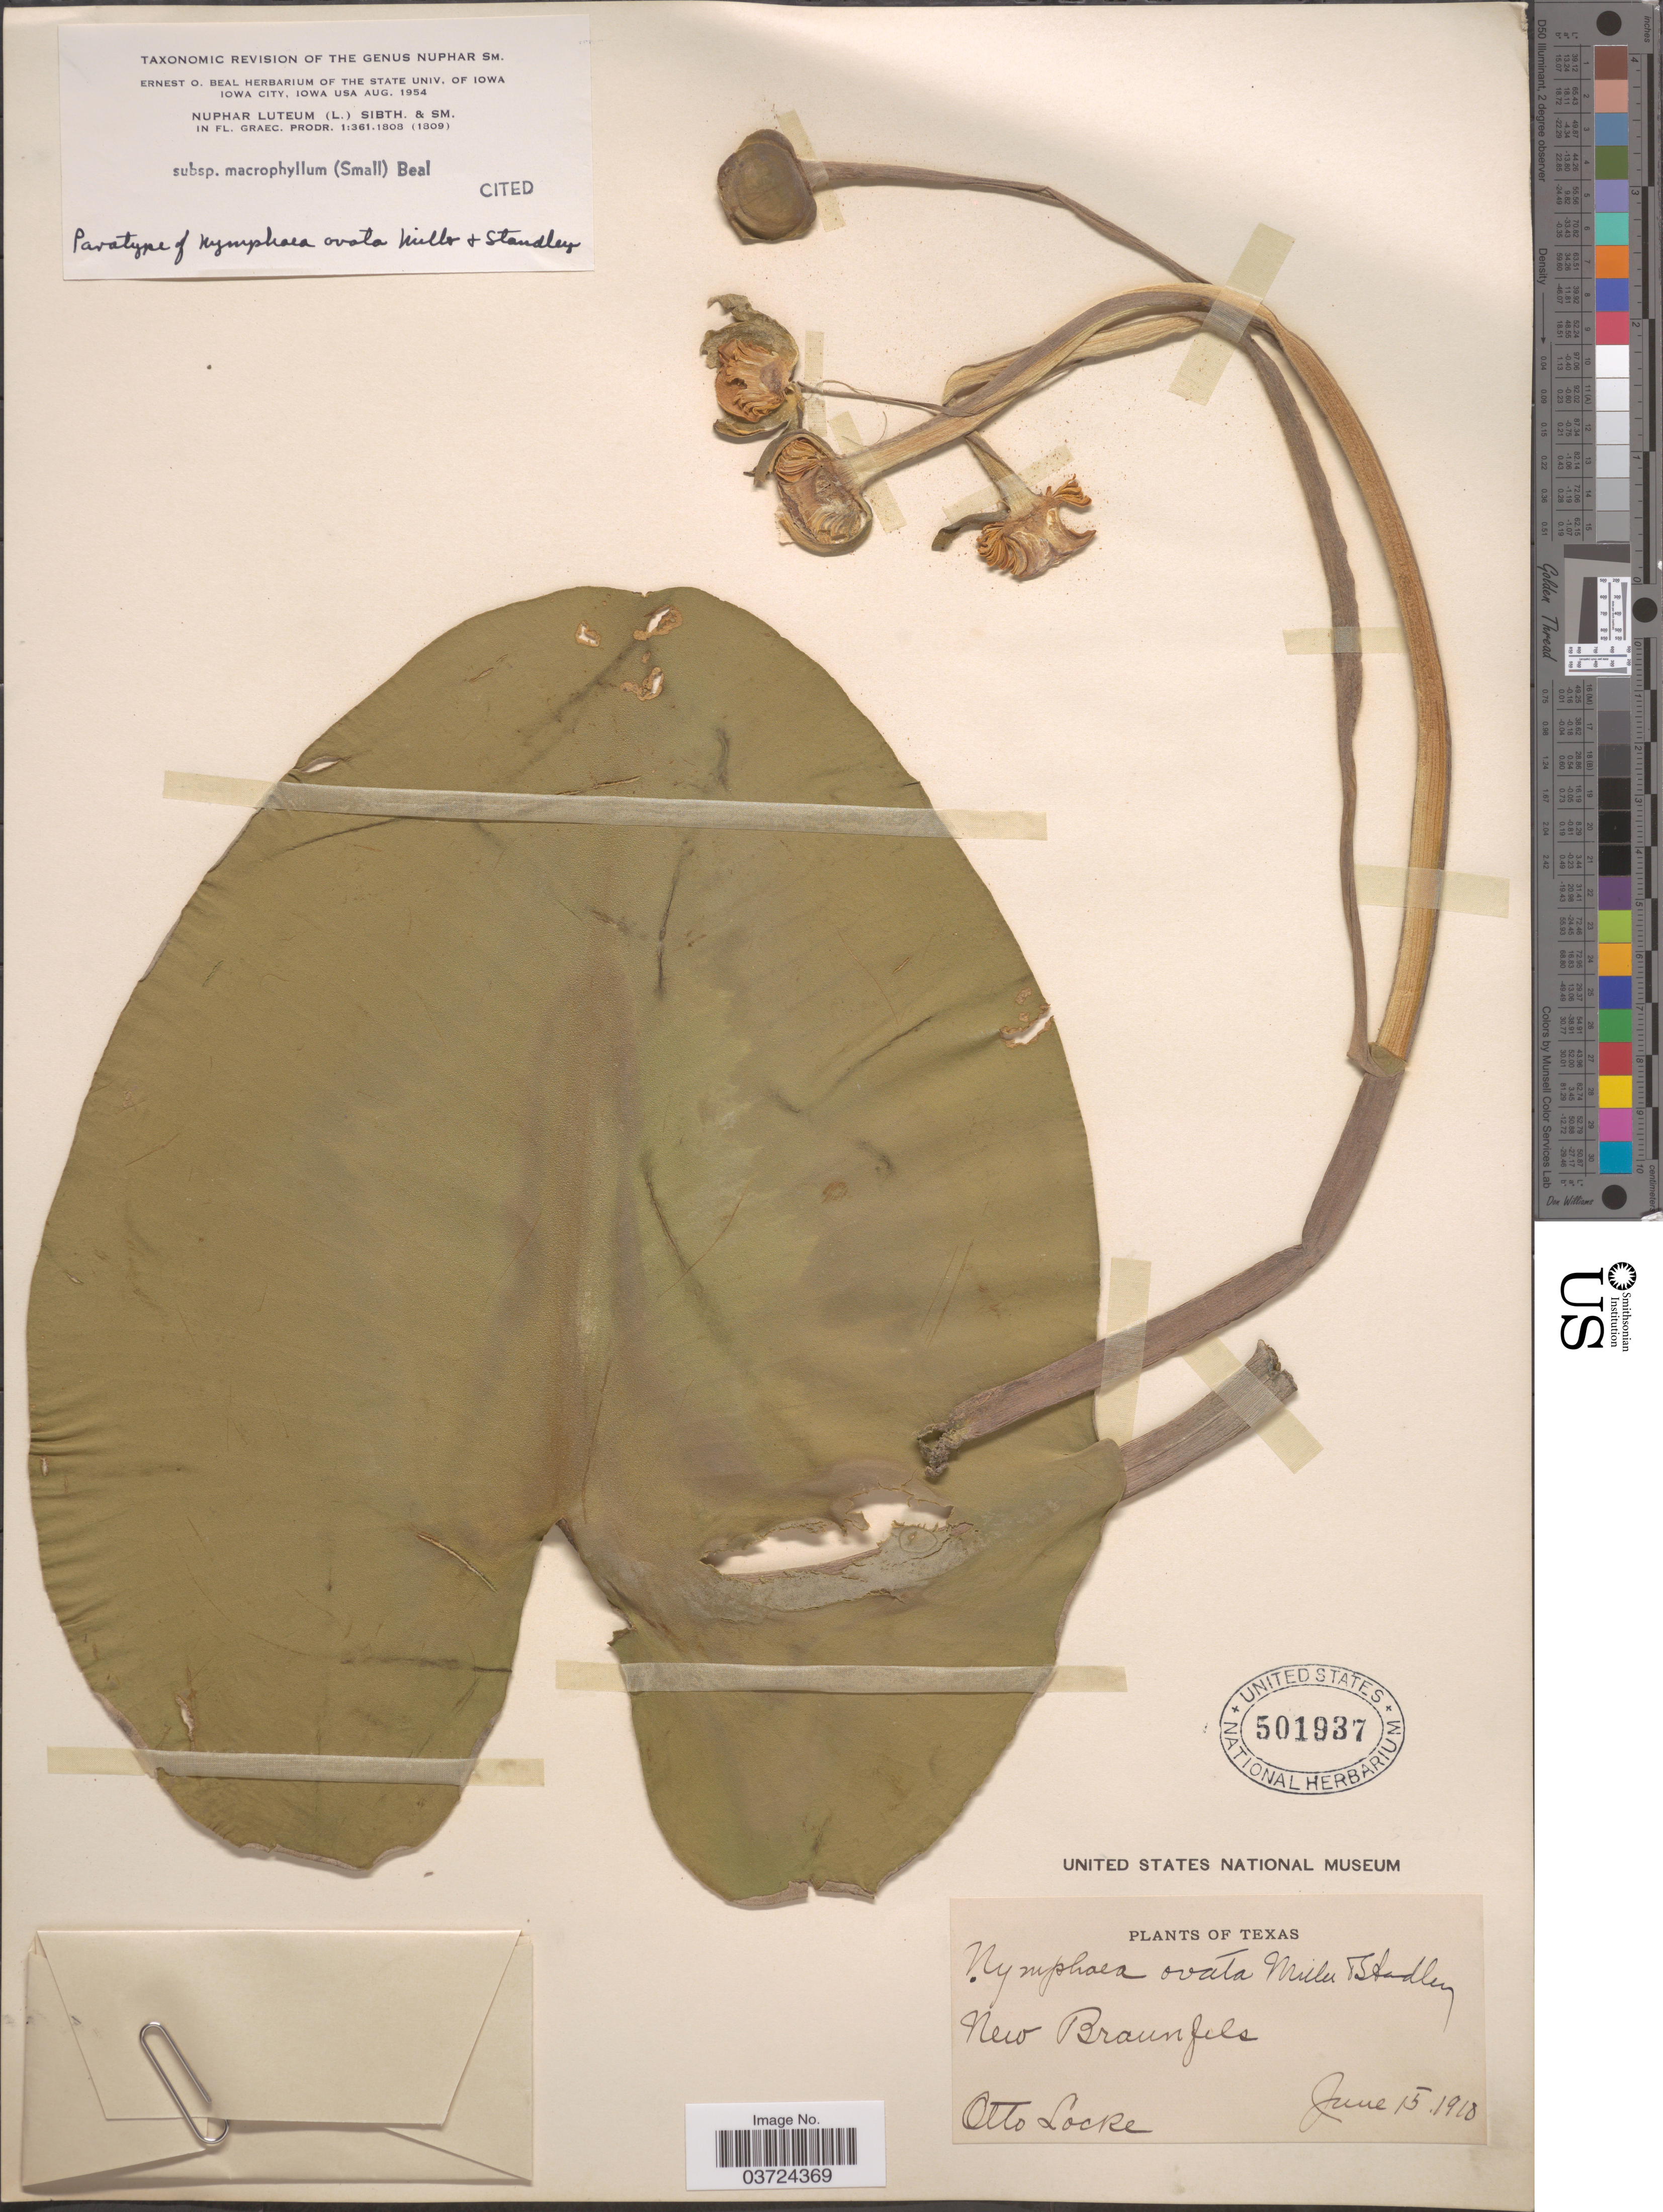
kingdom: Plantae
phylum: Tracheophyta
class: Magnoliopsida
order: Nymphaeales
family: Nymphaeaceae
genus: Nuphar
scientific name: Nuphar advena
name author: (Aiton) W.T. Aiton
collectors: O. Locke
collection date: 1910-06-15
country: United States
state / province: Texas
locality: New Braunfels.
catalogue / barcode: US 501937